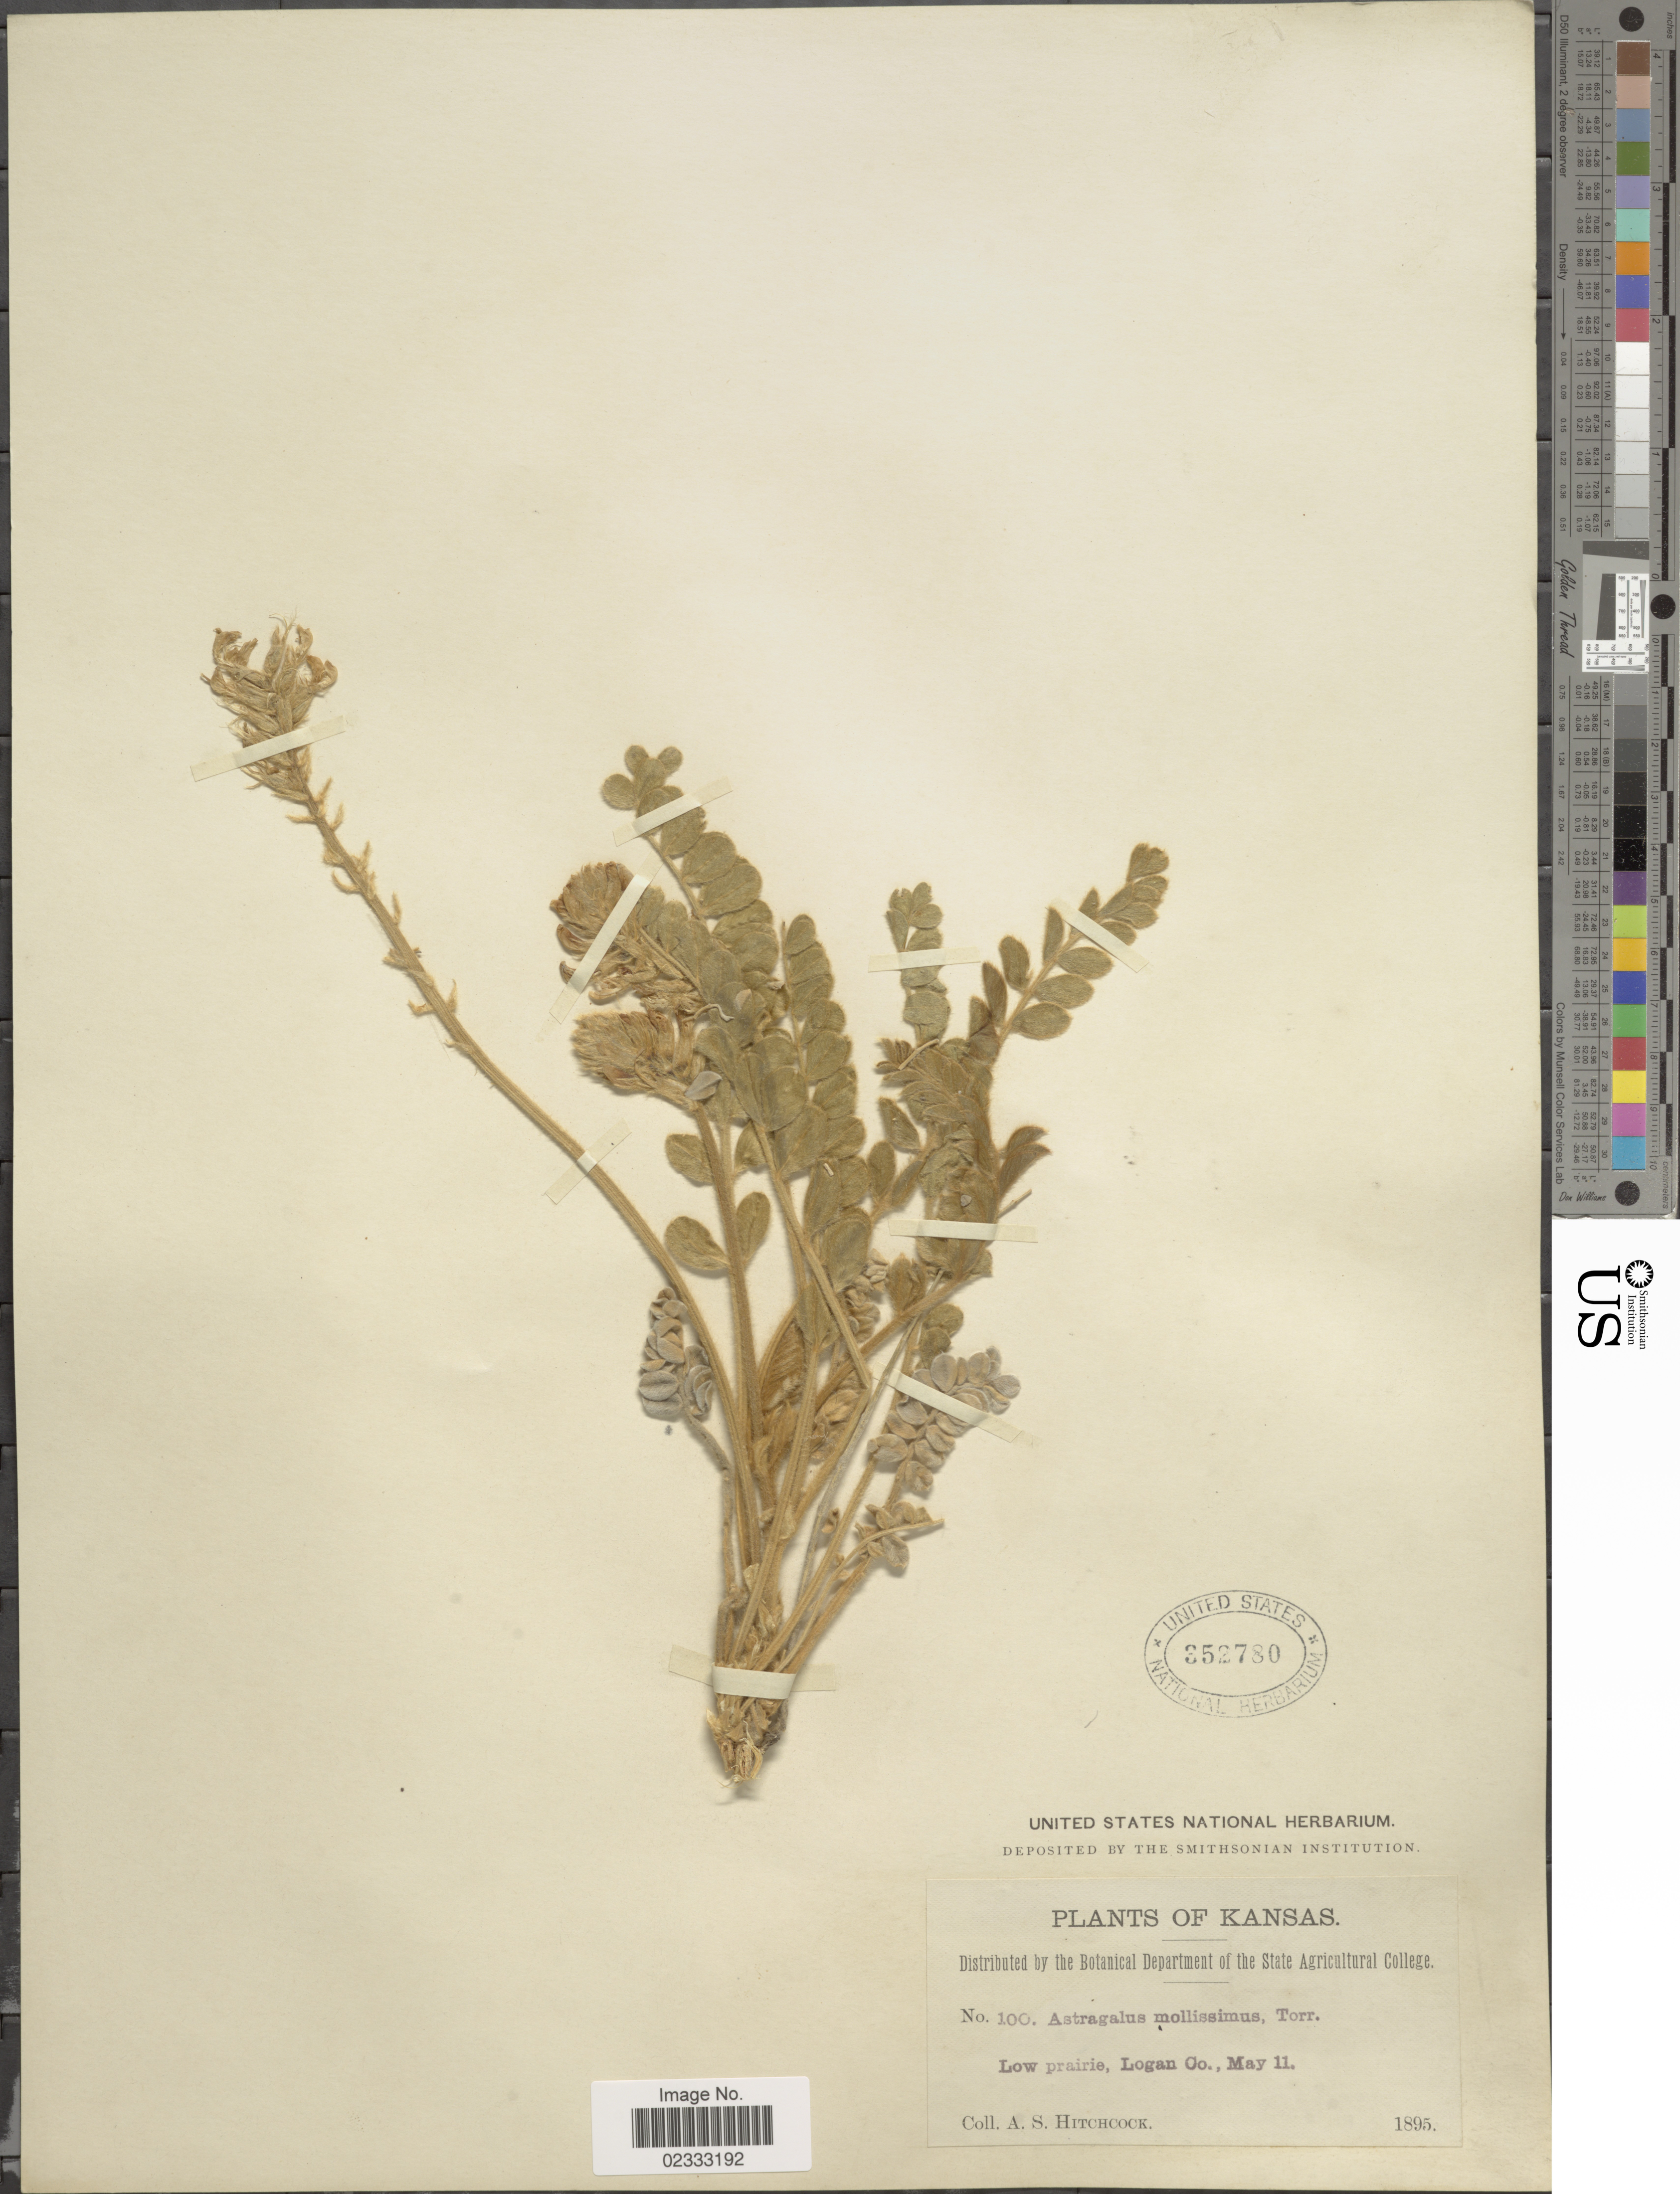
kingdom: Plantae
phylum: Tracheophyta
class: Magnoliopsida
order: Fabales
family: Fabaceae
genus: Astragalus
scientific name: Astragalus mollissimus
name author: Torr.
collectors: A. S. Hitchcock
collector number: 100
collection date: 1895-05-11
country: United States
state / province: Kansas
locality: Kansas, Low prairie, Logan co.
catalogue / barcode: US 352780